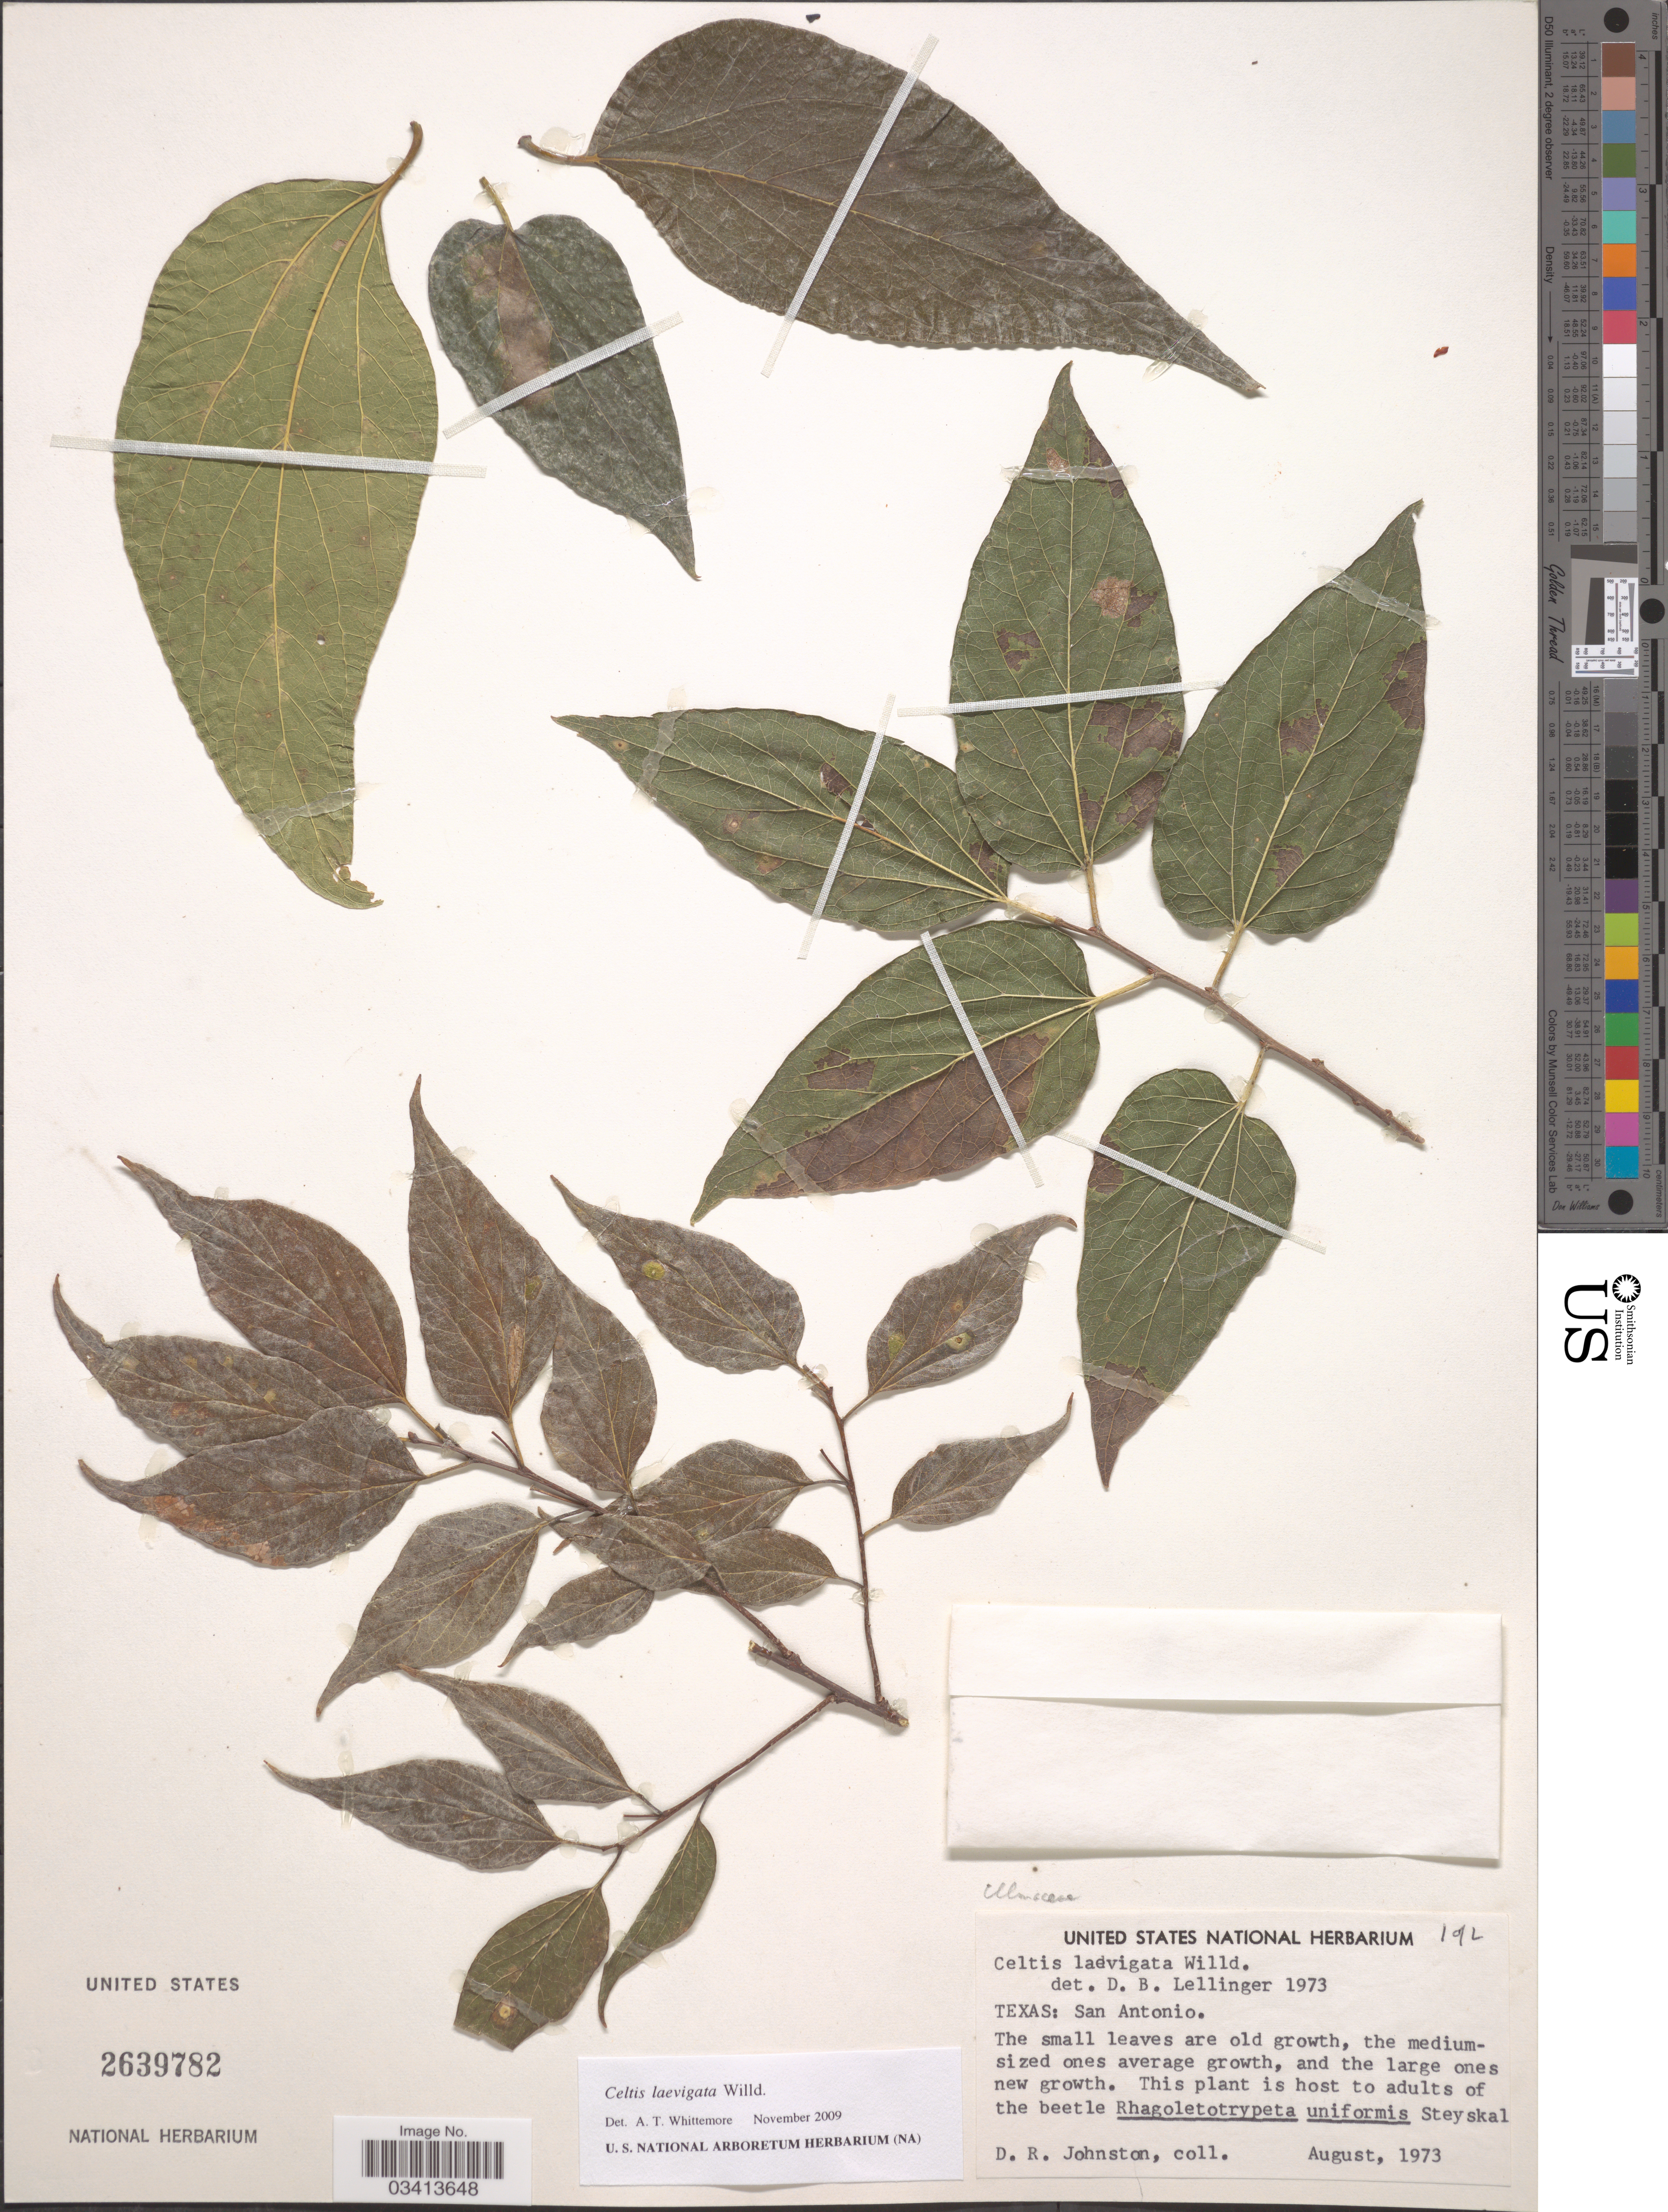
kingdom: Plantae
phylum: Tracheophyta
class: Magnoliopsida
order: Rosales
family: Cannabaceae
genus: Celtis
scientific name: Celtis laevigata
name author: Willd.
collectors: D. Johnston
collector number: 192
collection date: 1973-08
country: United States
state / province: Texas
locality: San Antonio.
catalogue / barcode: US 2639782